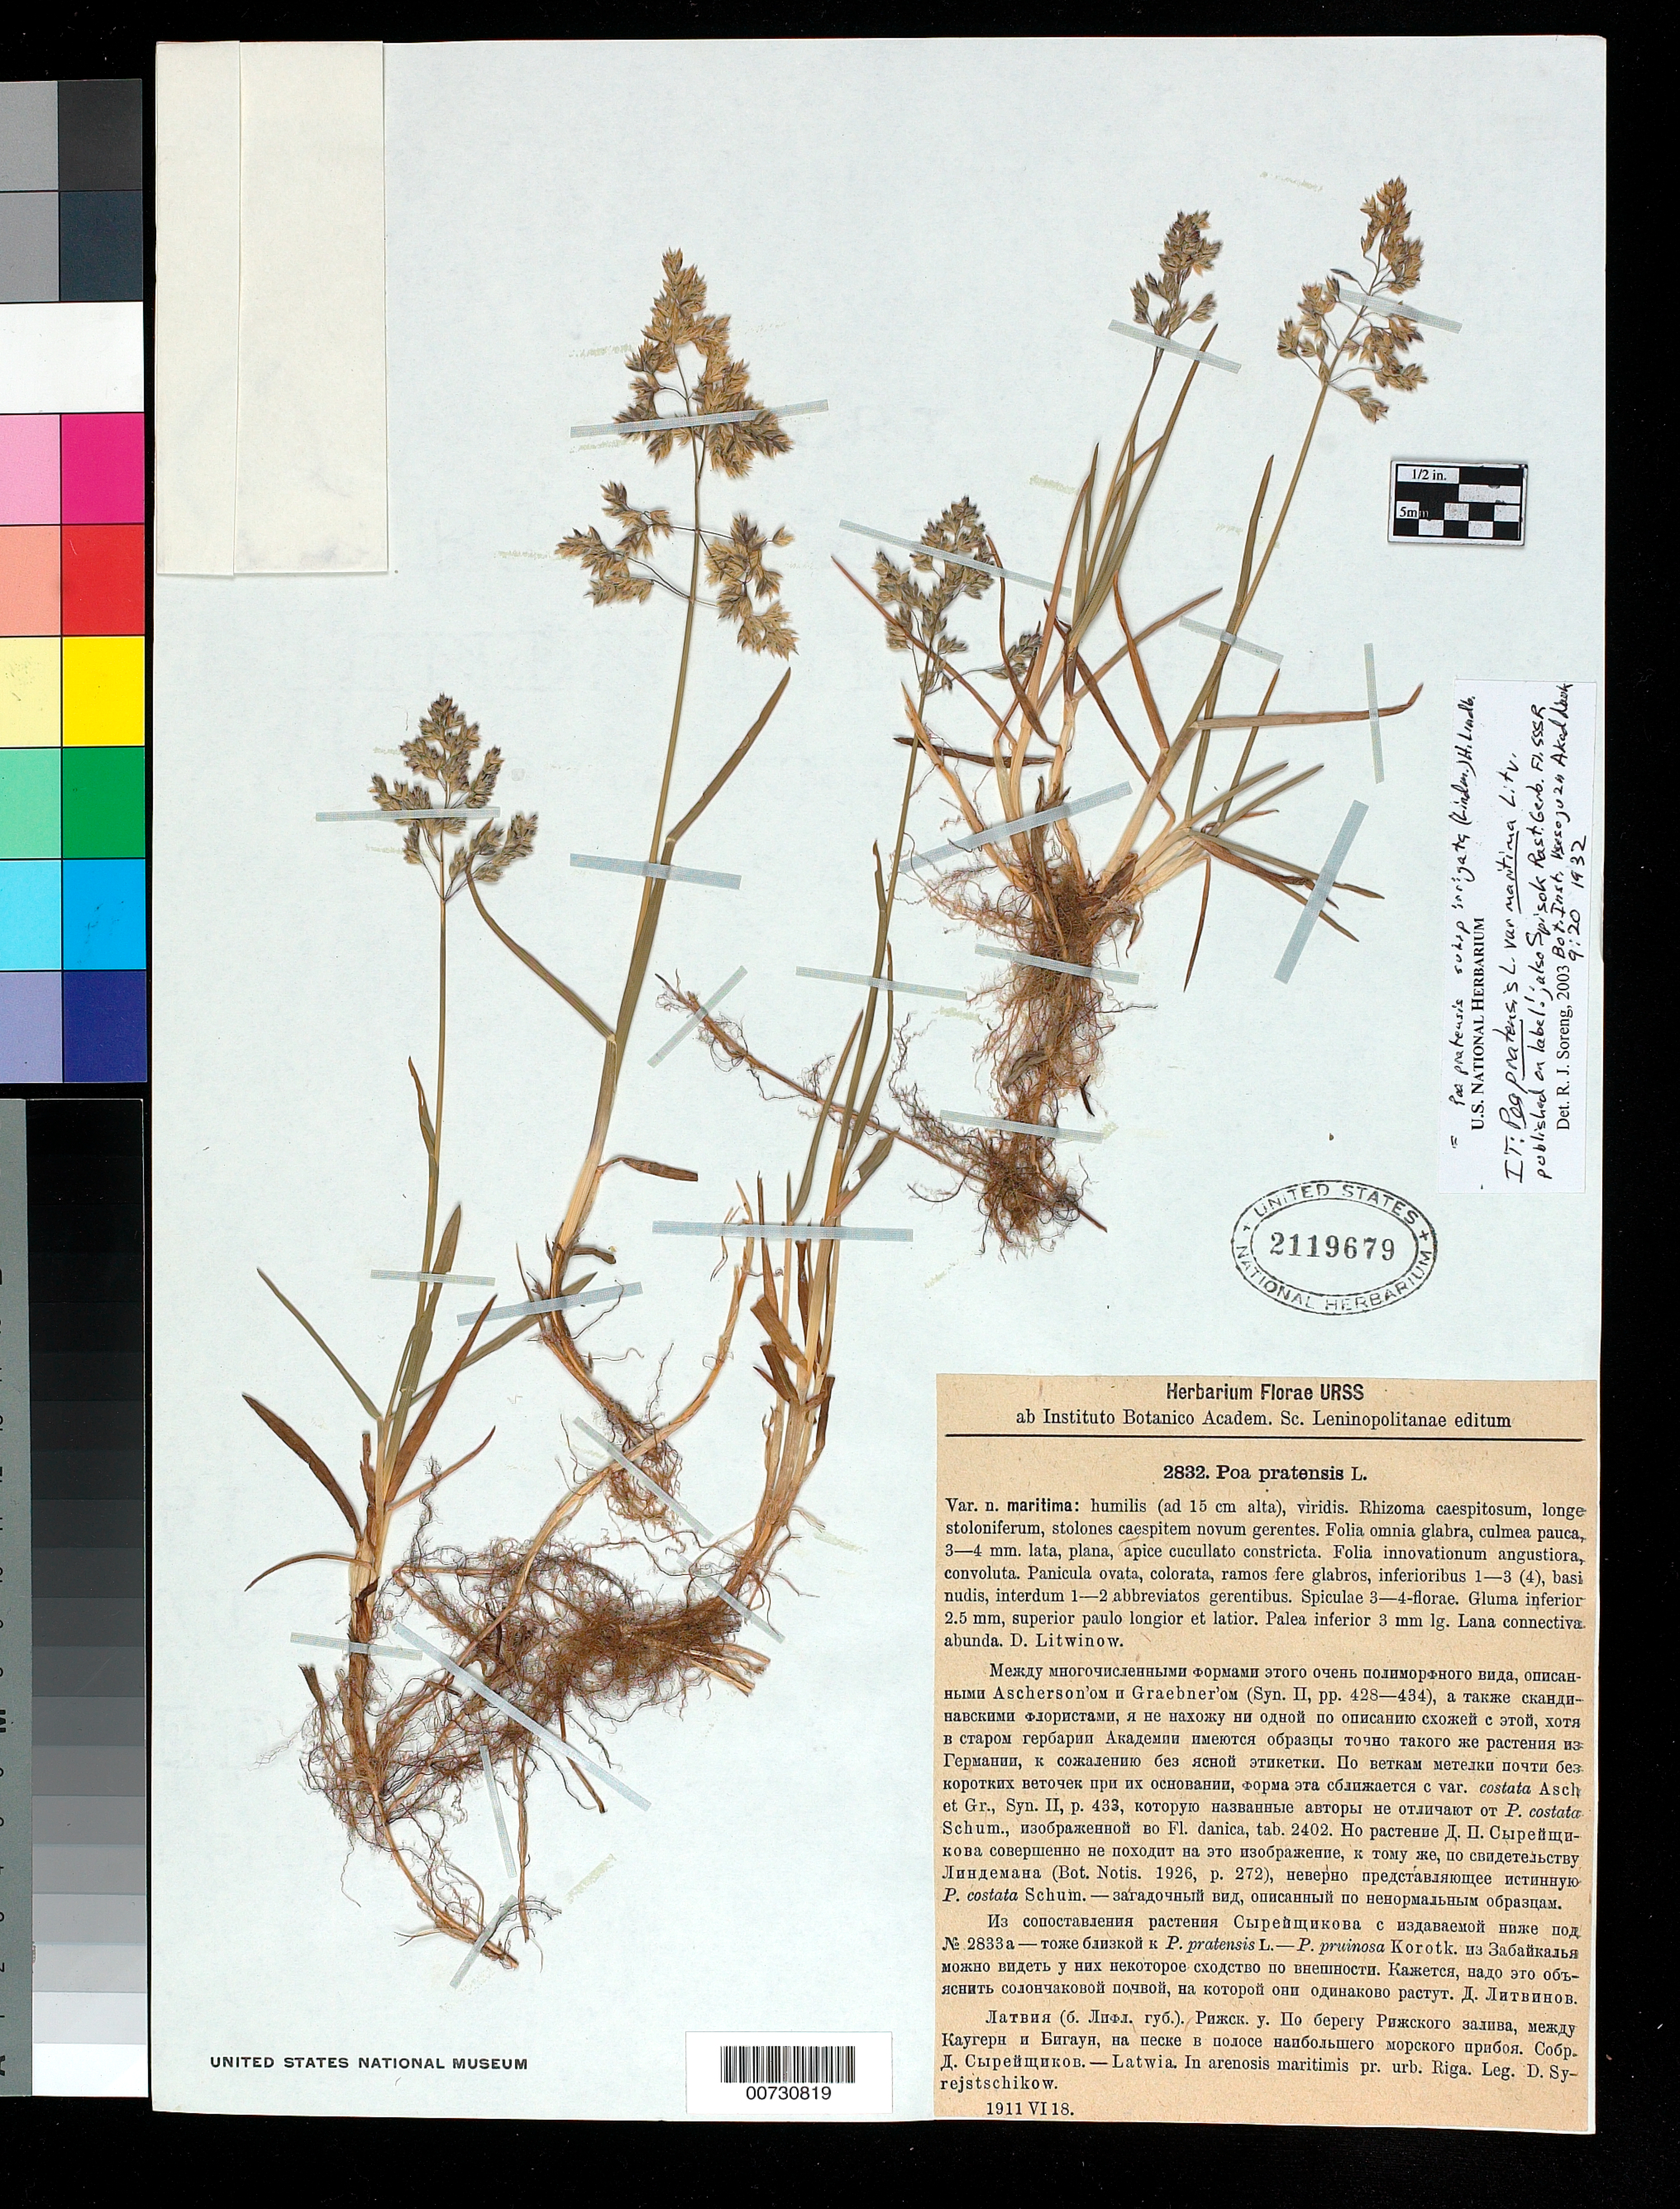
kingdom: Plantae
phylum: Tracheophyta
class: Liliopsida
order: Poales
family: Poaceae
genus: Poa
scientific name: Poa pratensis var. maritima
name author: Litv.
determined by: Soreng, Robert J., Research Associate (BOT), Smithsonian Institution - National Museum of Natural History (UNITED STATES)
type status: Isotype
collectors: D. Syrejstschikow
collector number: Herb. Florae URSS 2832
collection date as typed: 18 Jun 1911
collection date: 1911-06-18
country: Latvia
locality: In arenosis maritimis pr. urb. Riga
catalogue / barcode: US 2119679